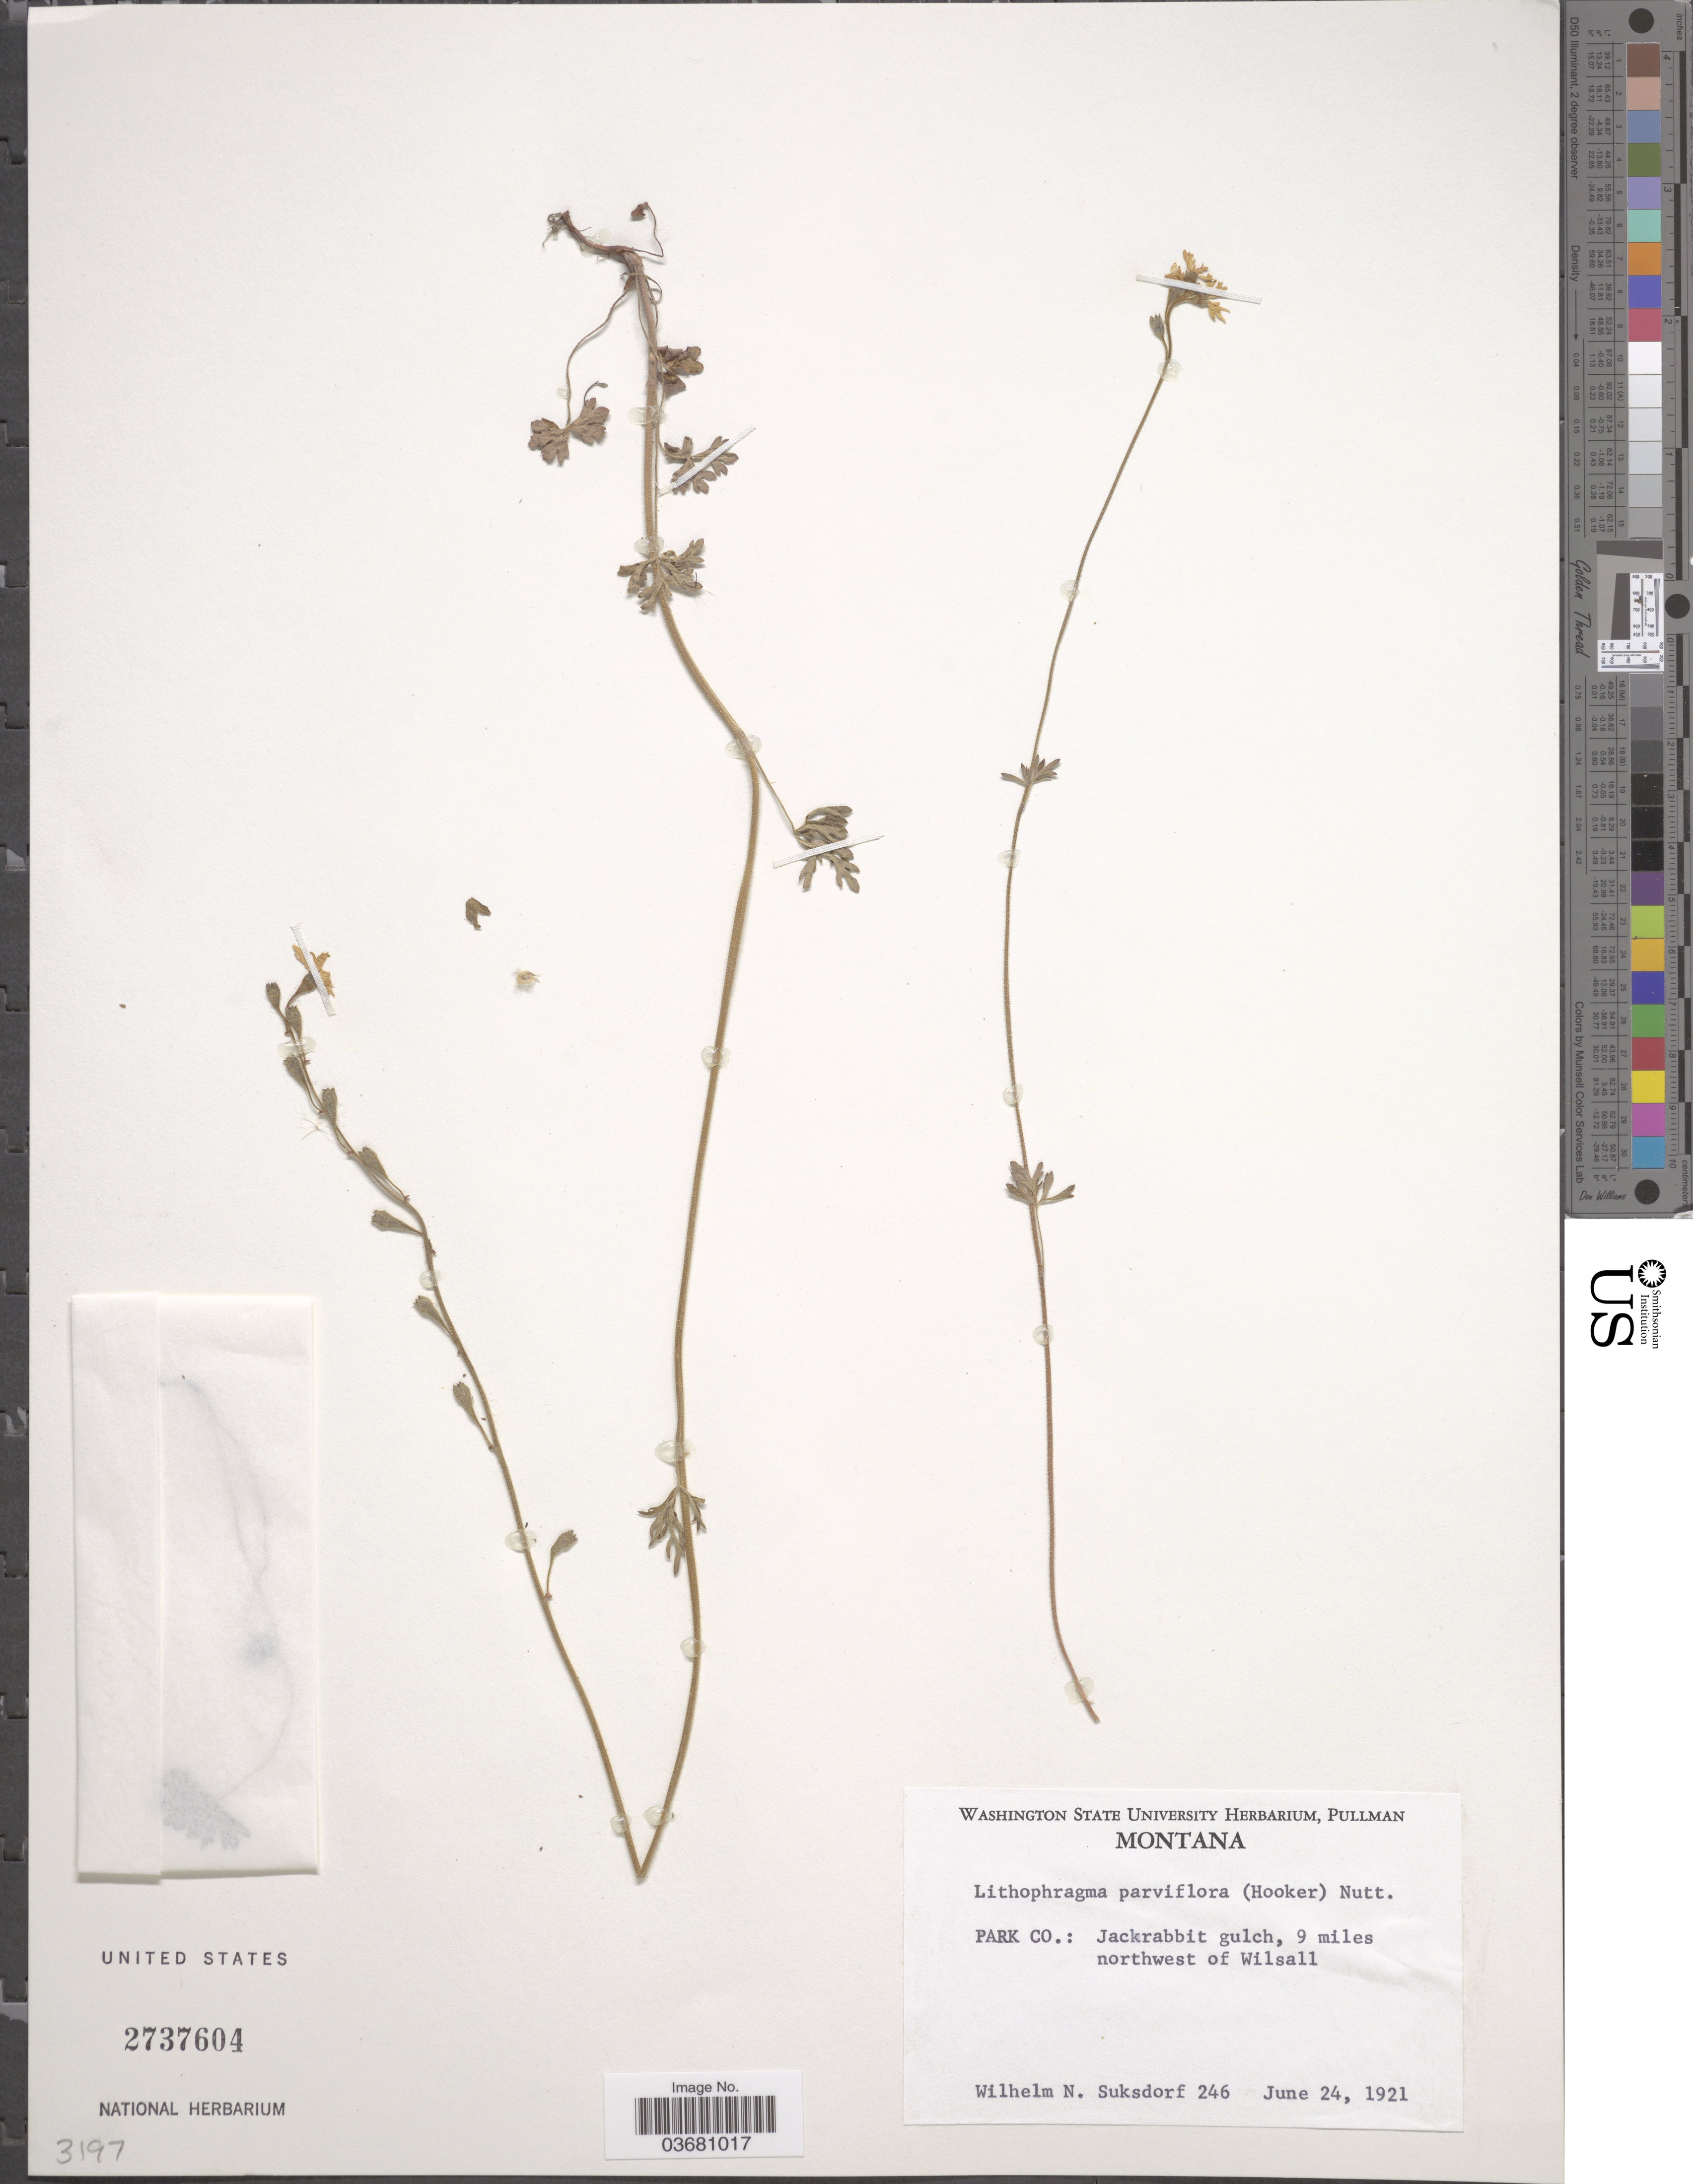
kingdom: Plantae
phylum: Tracheophyta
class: Magnoliopsida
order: Saxifragales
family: Saxifragaceae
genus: Lithophragma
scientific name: Lithophragma parviflorum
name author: (Hook.) Nutt.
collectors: W. N. Suksdorf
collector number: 246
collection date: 1921-06-24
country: United States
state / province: Montana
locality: Park Co.: Jackrabbit gulch, 9 miles northwest of Wilsall.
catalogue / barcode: US 2737604